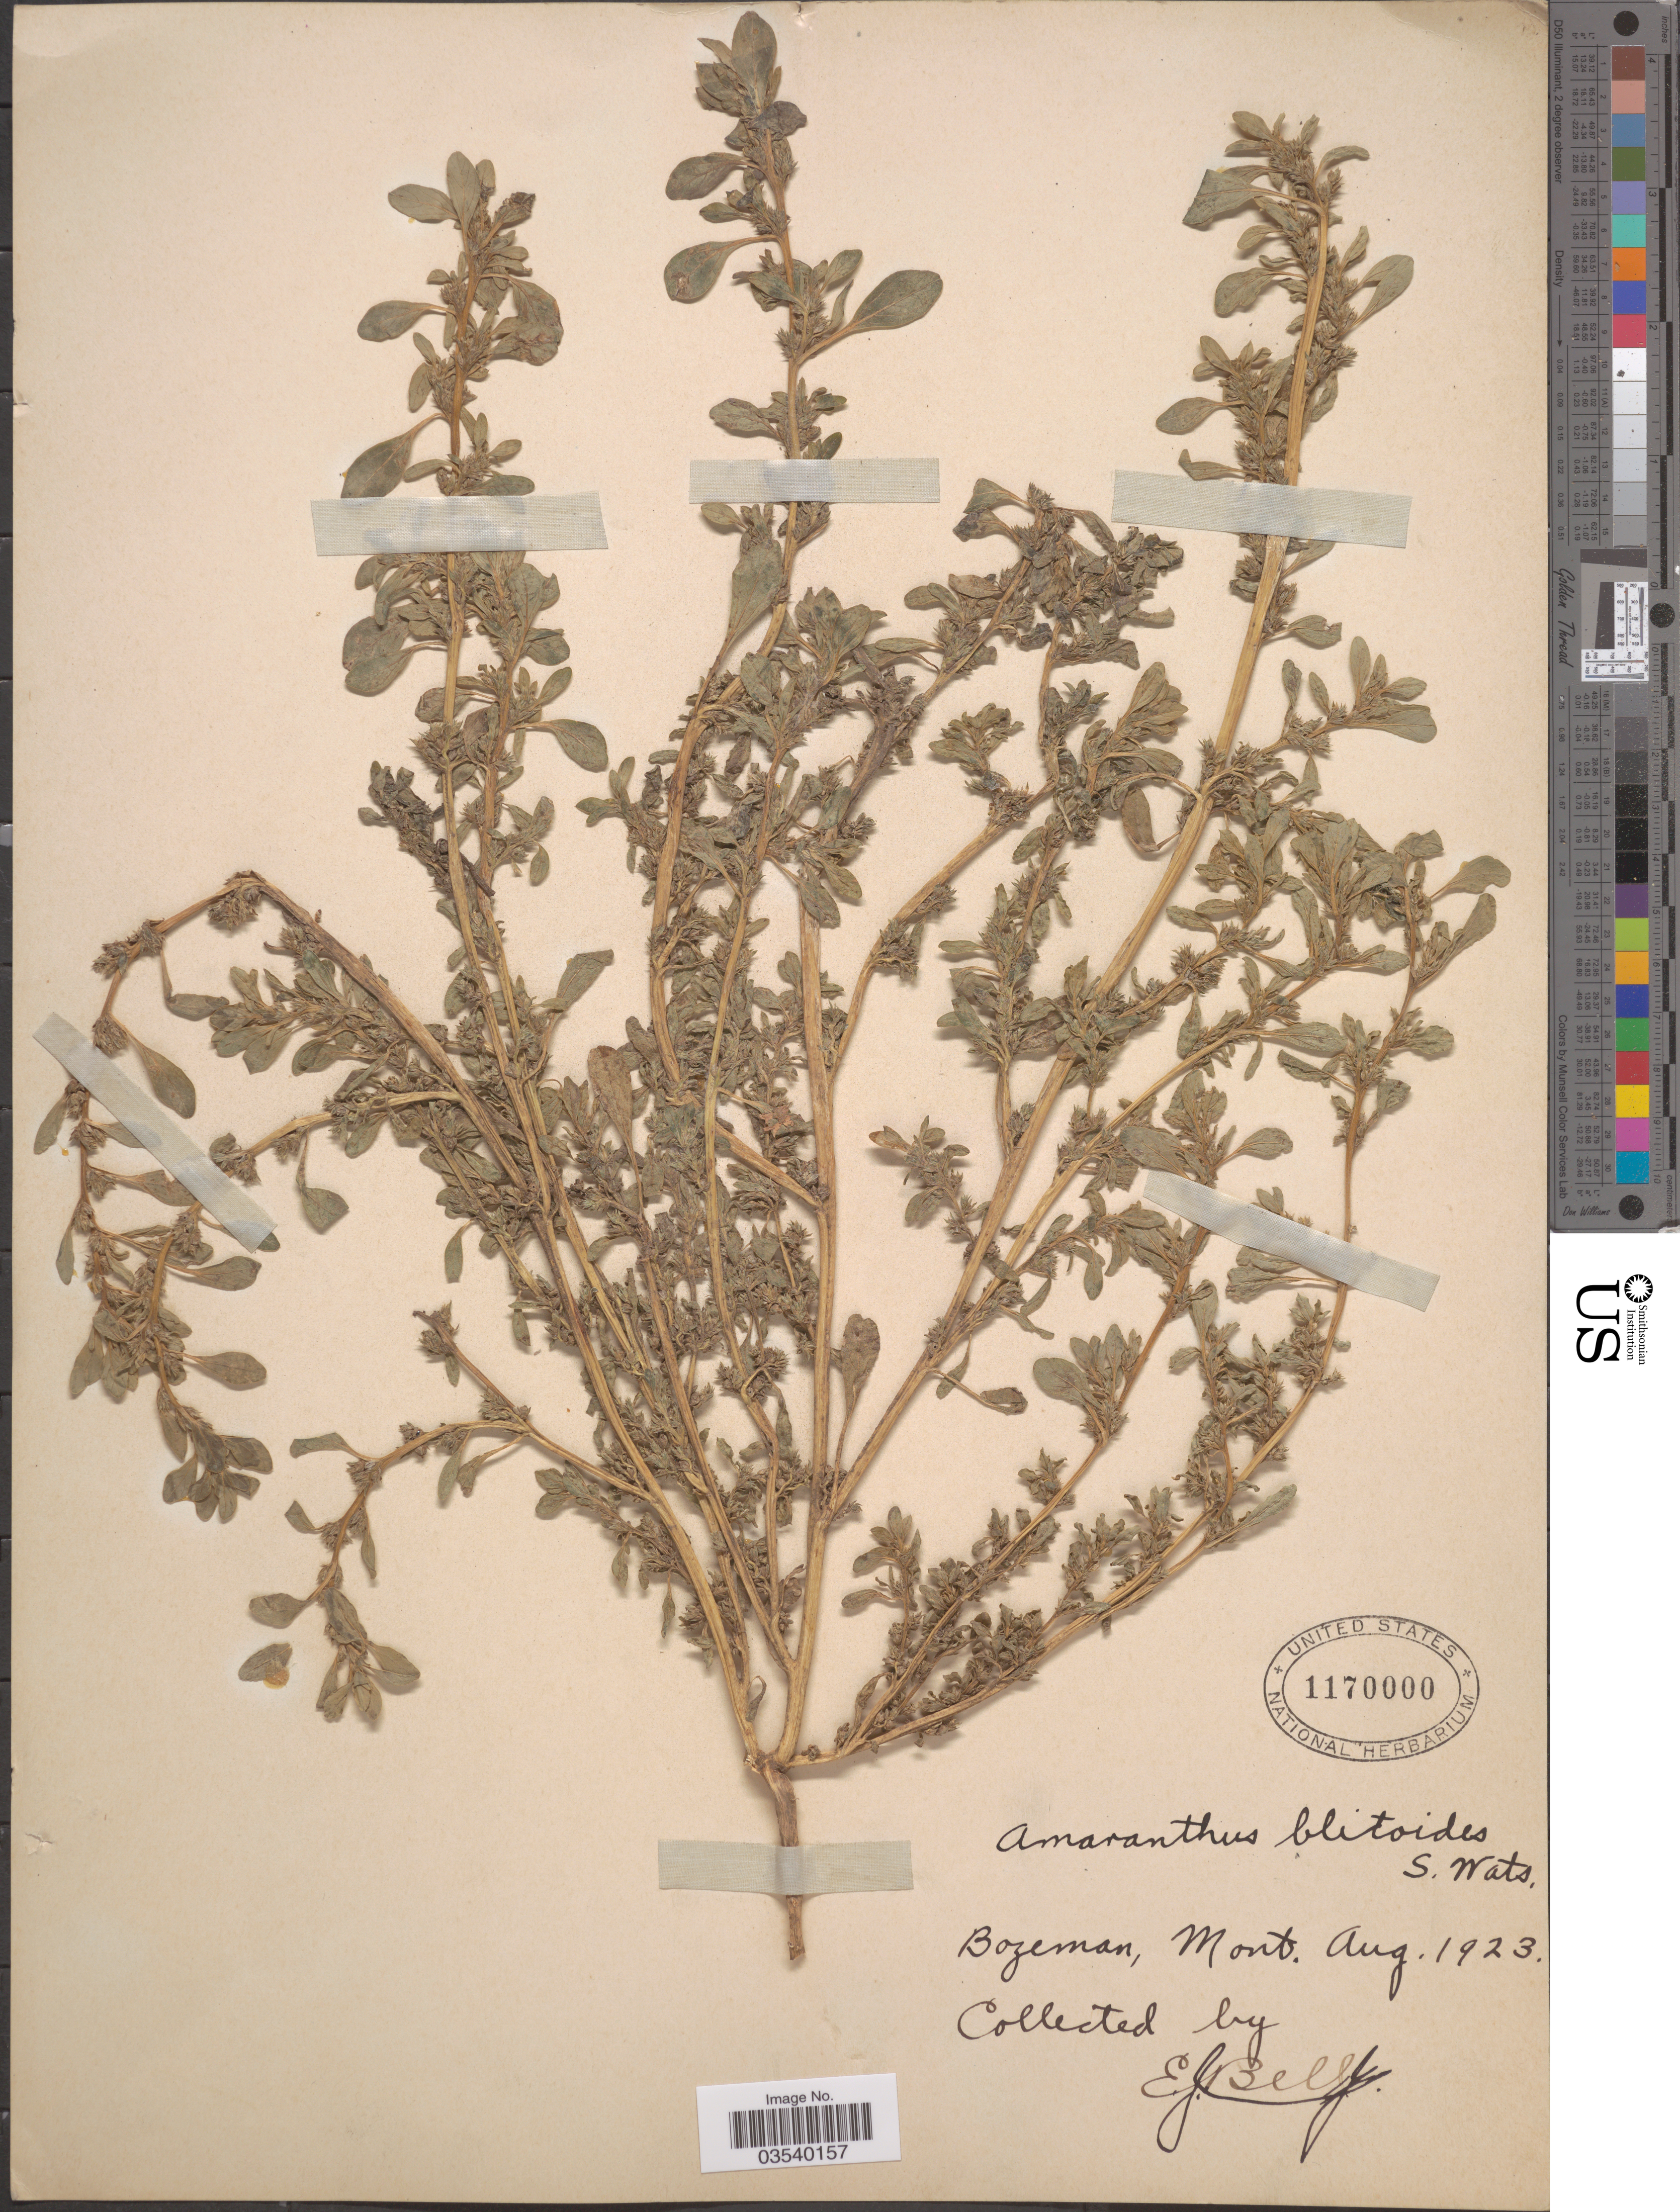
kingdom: Plantae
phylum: Tracheophyta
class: Magnoliopsida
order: Caryophyllales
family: Amaranthaceae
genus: Amaranthus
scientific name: Amaranthus blitoides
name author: S. Watson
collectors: E. Bell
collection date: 1923-08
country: United States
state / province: Montana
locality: Bozeman.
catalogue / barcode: US 1170000